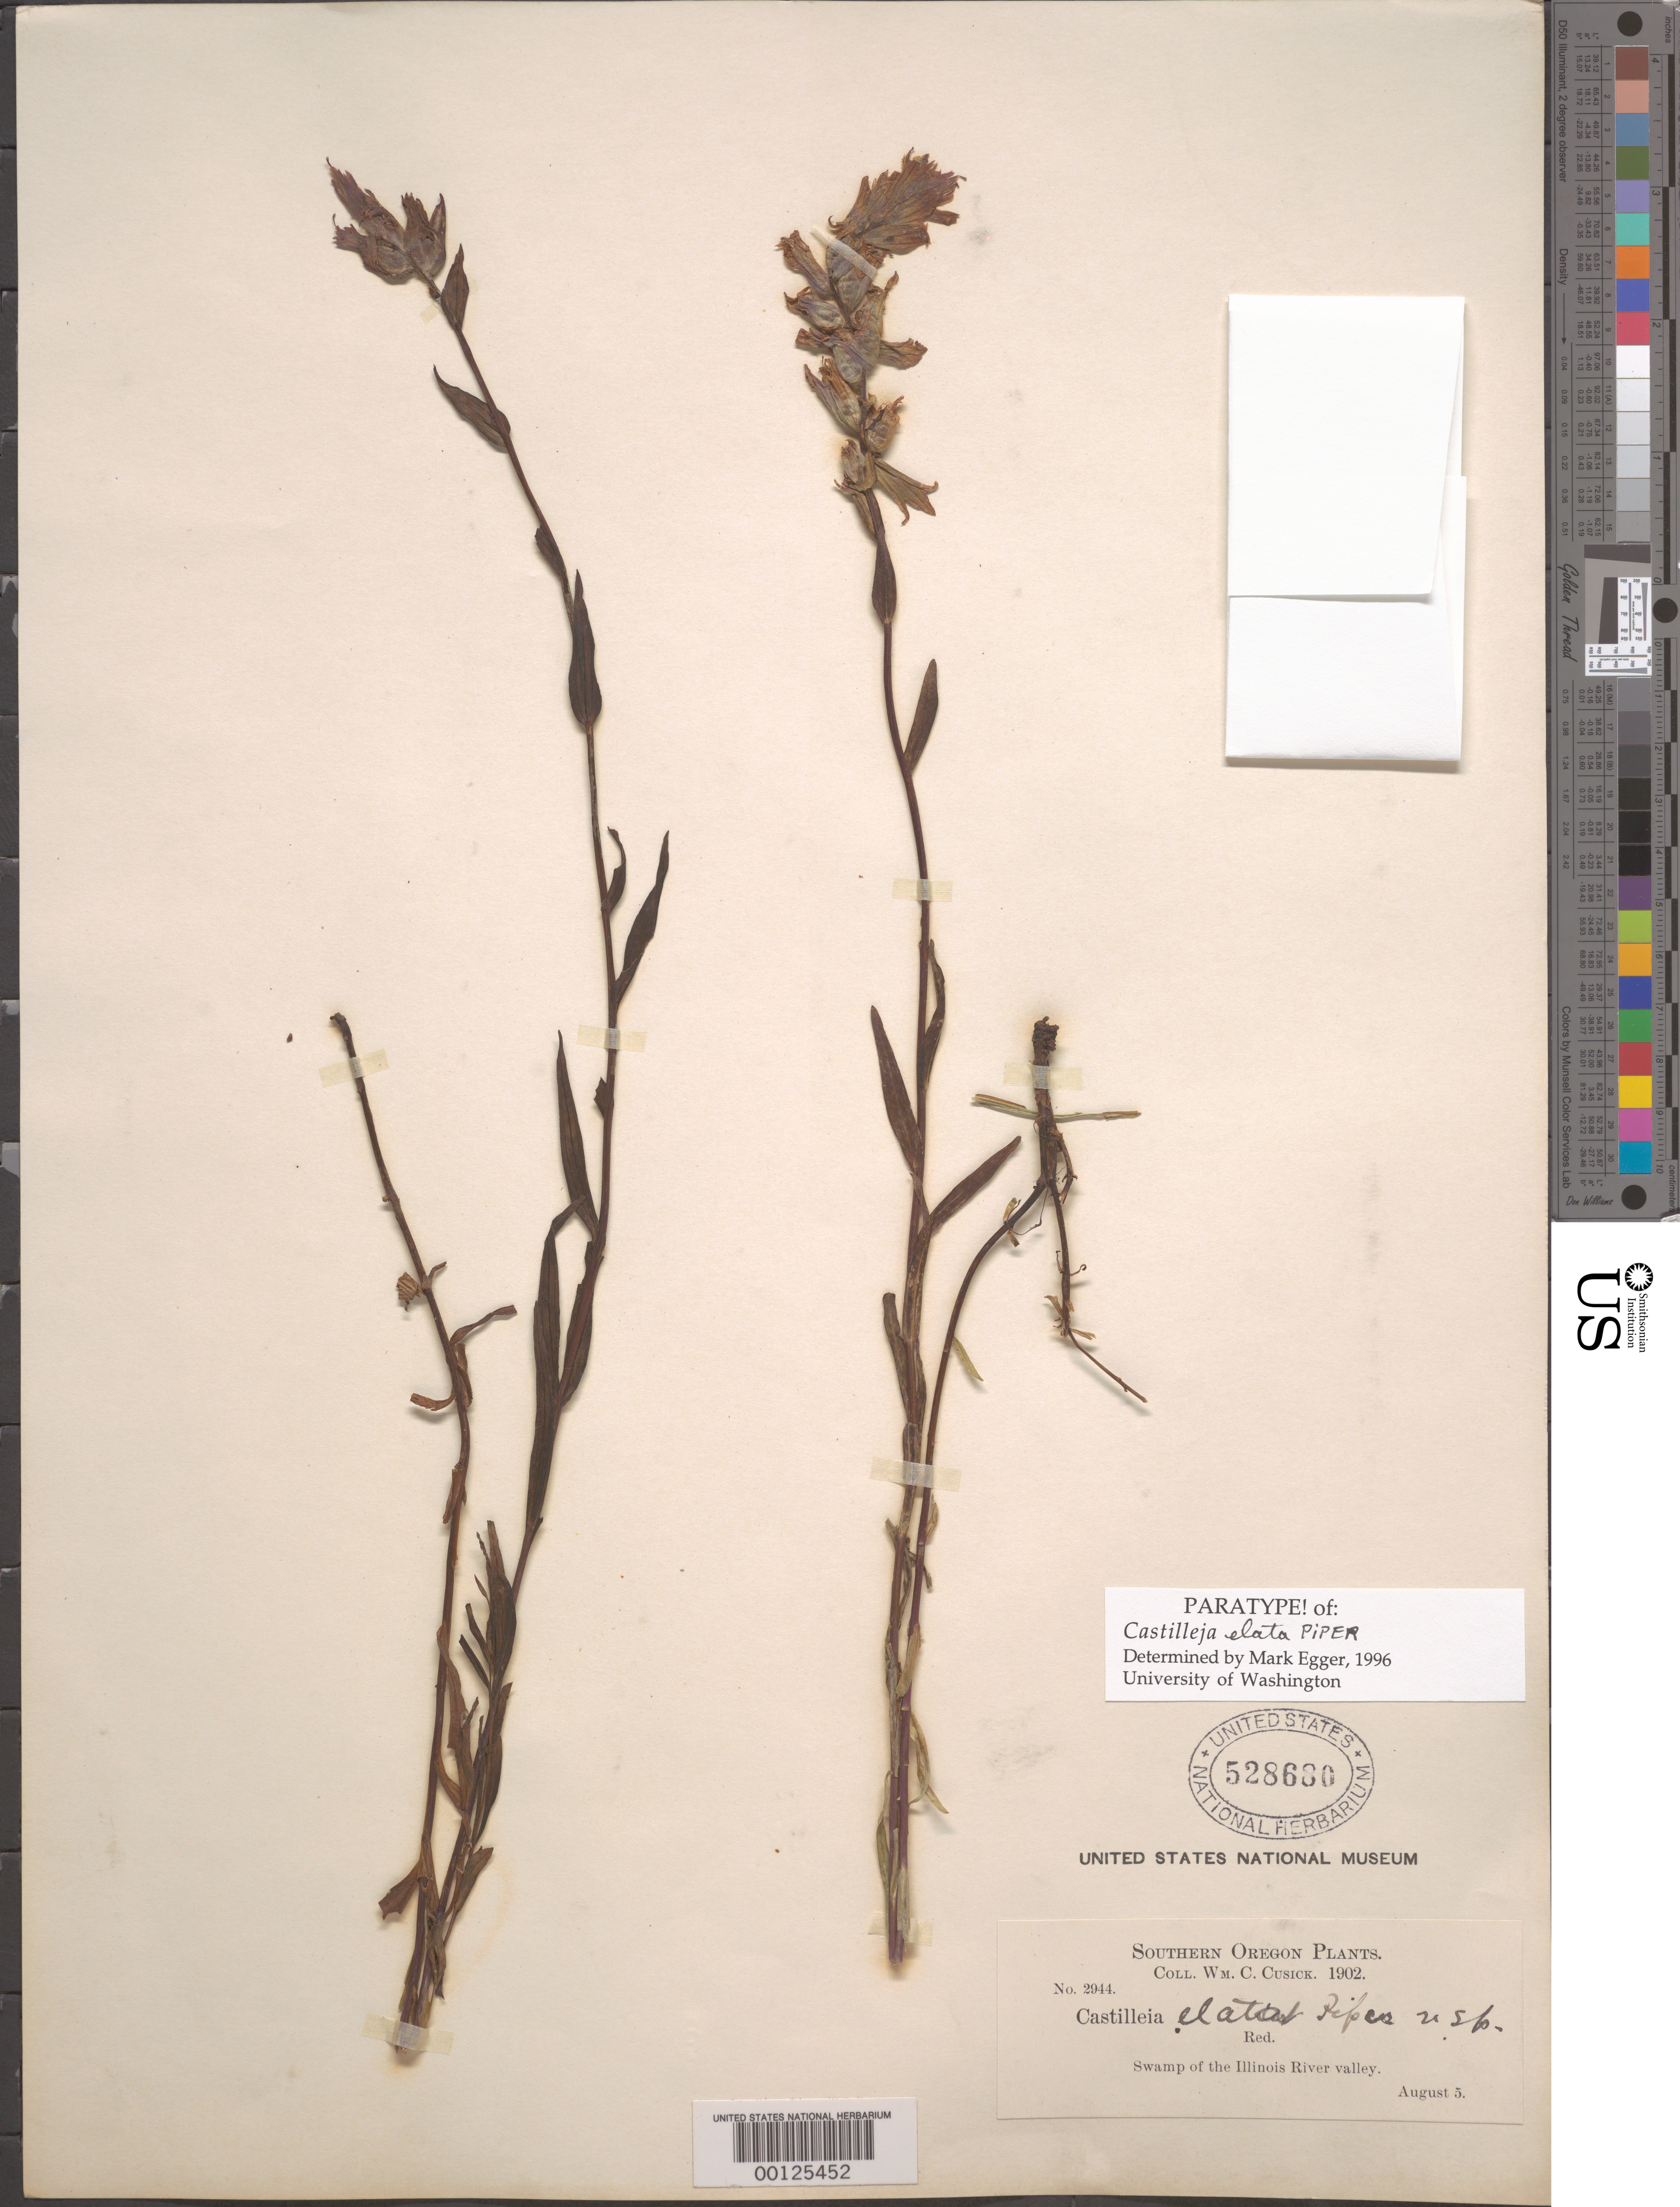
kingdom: Plantae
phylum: Tracheophyta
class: Magnoliopsida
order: Lamiales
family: Orobanchaceae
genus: Castilleja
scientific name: Castilleja elata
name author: Piper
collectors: W. C. Cusick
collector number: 2944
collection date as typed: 05 Aug 1902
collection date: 1902-08-05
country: United States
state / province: Oregon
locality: Swamp of illinois river valley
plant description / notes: Paratype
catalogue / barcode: US 528680